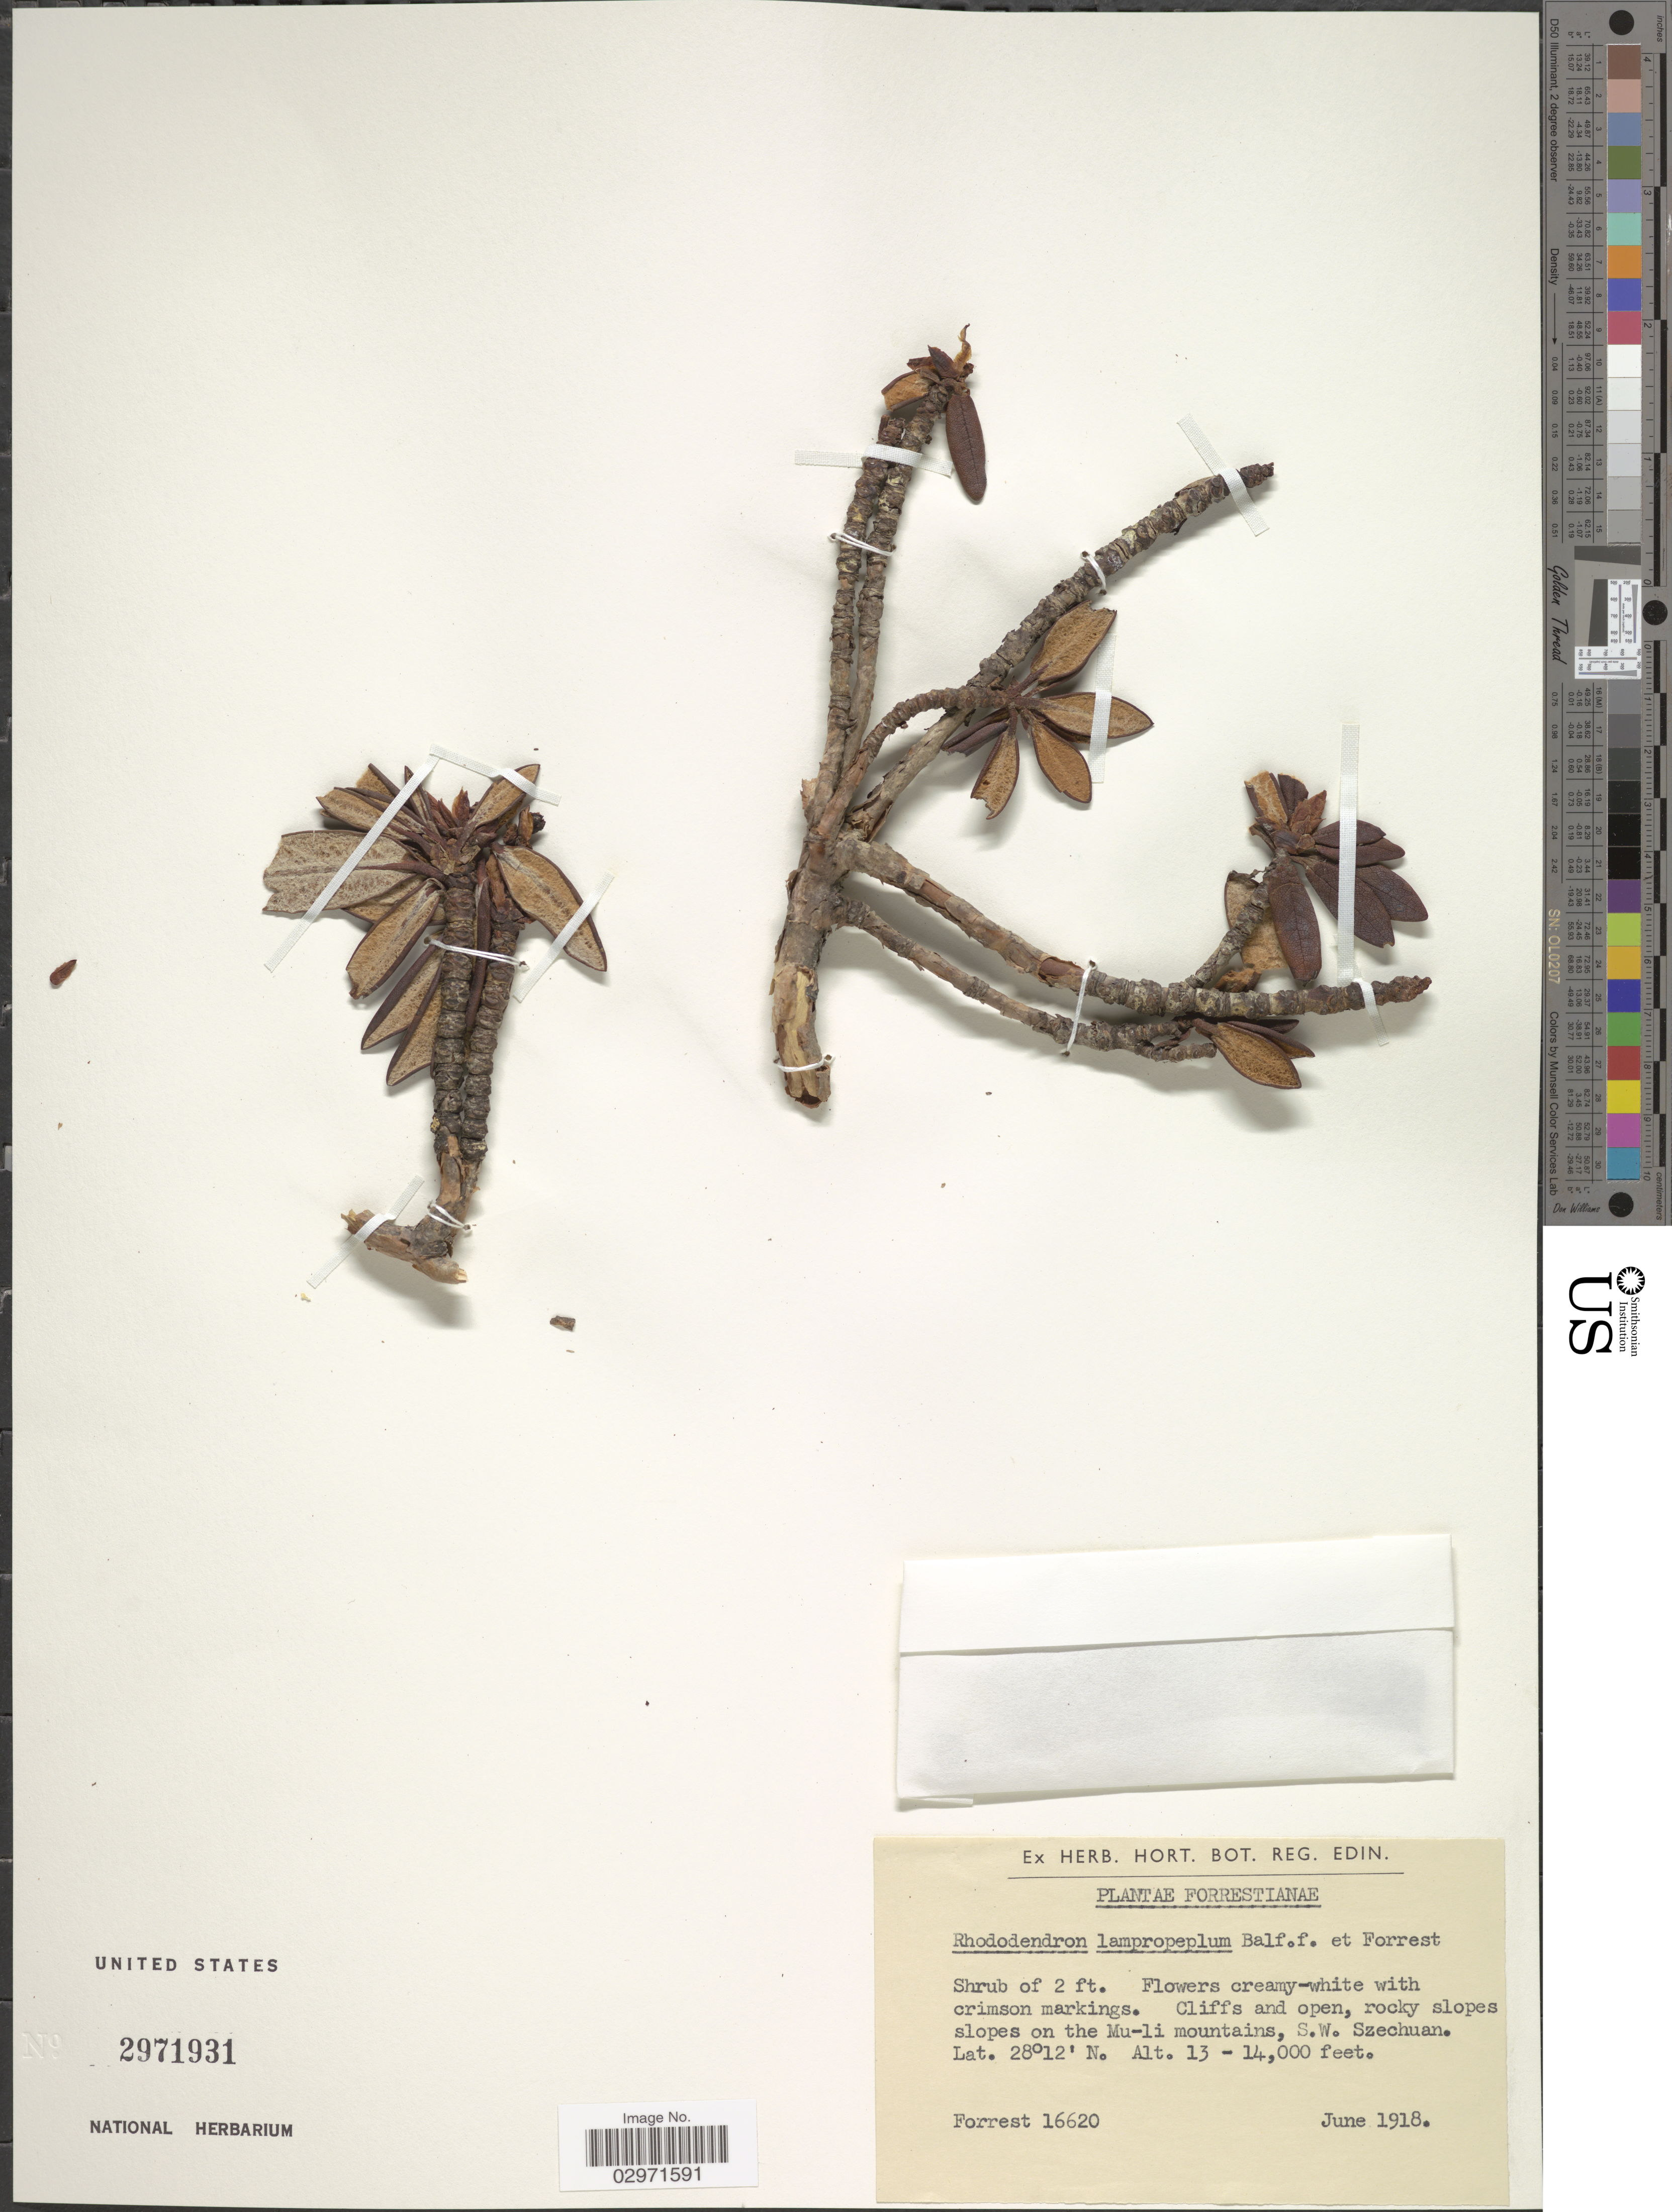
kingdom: Plantae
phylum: Tracheophyta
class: Magnoliopsida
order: Ericales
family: Ericaceae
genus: Rhododendron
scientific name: Rhododendron lampropeplum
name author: Balf. f. & Forrest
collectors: -. Forrest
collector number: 16620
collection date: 1918-06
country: China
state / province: Sichuan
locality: On the Mu-li mountains, S.W. Szechuan.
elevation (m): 3962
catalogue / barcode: US 2971931